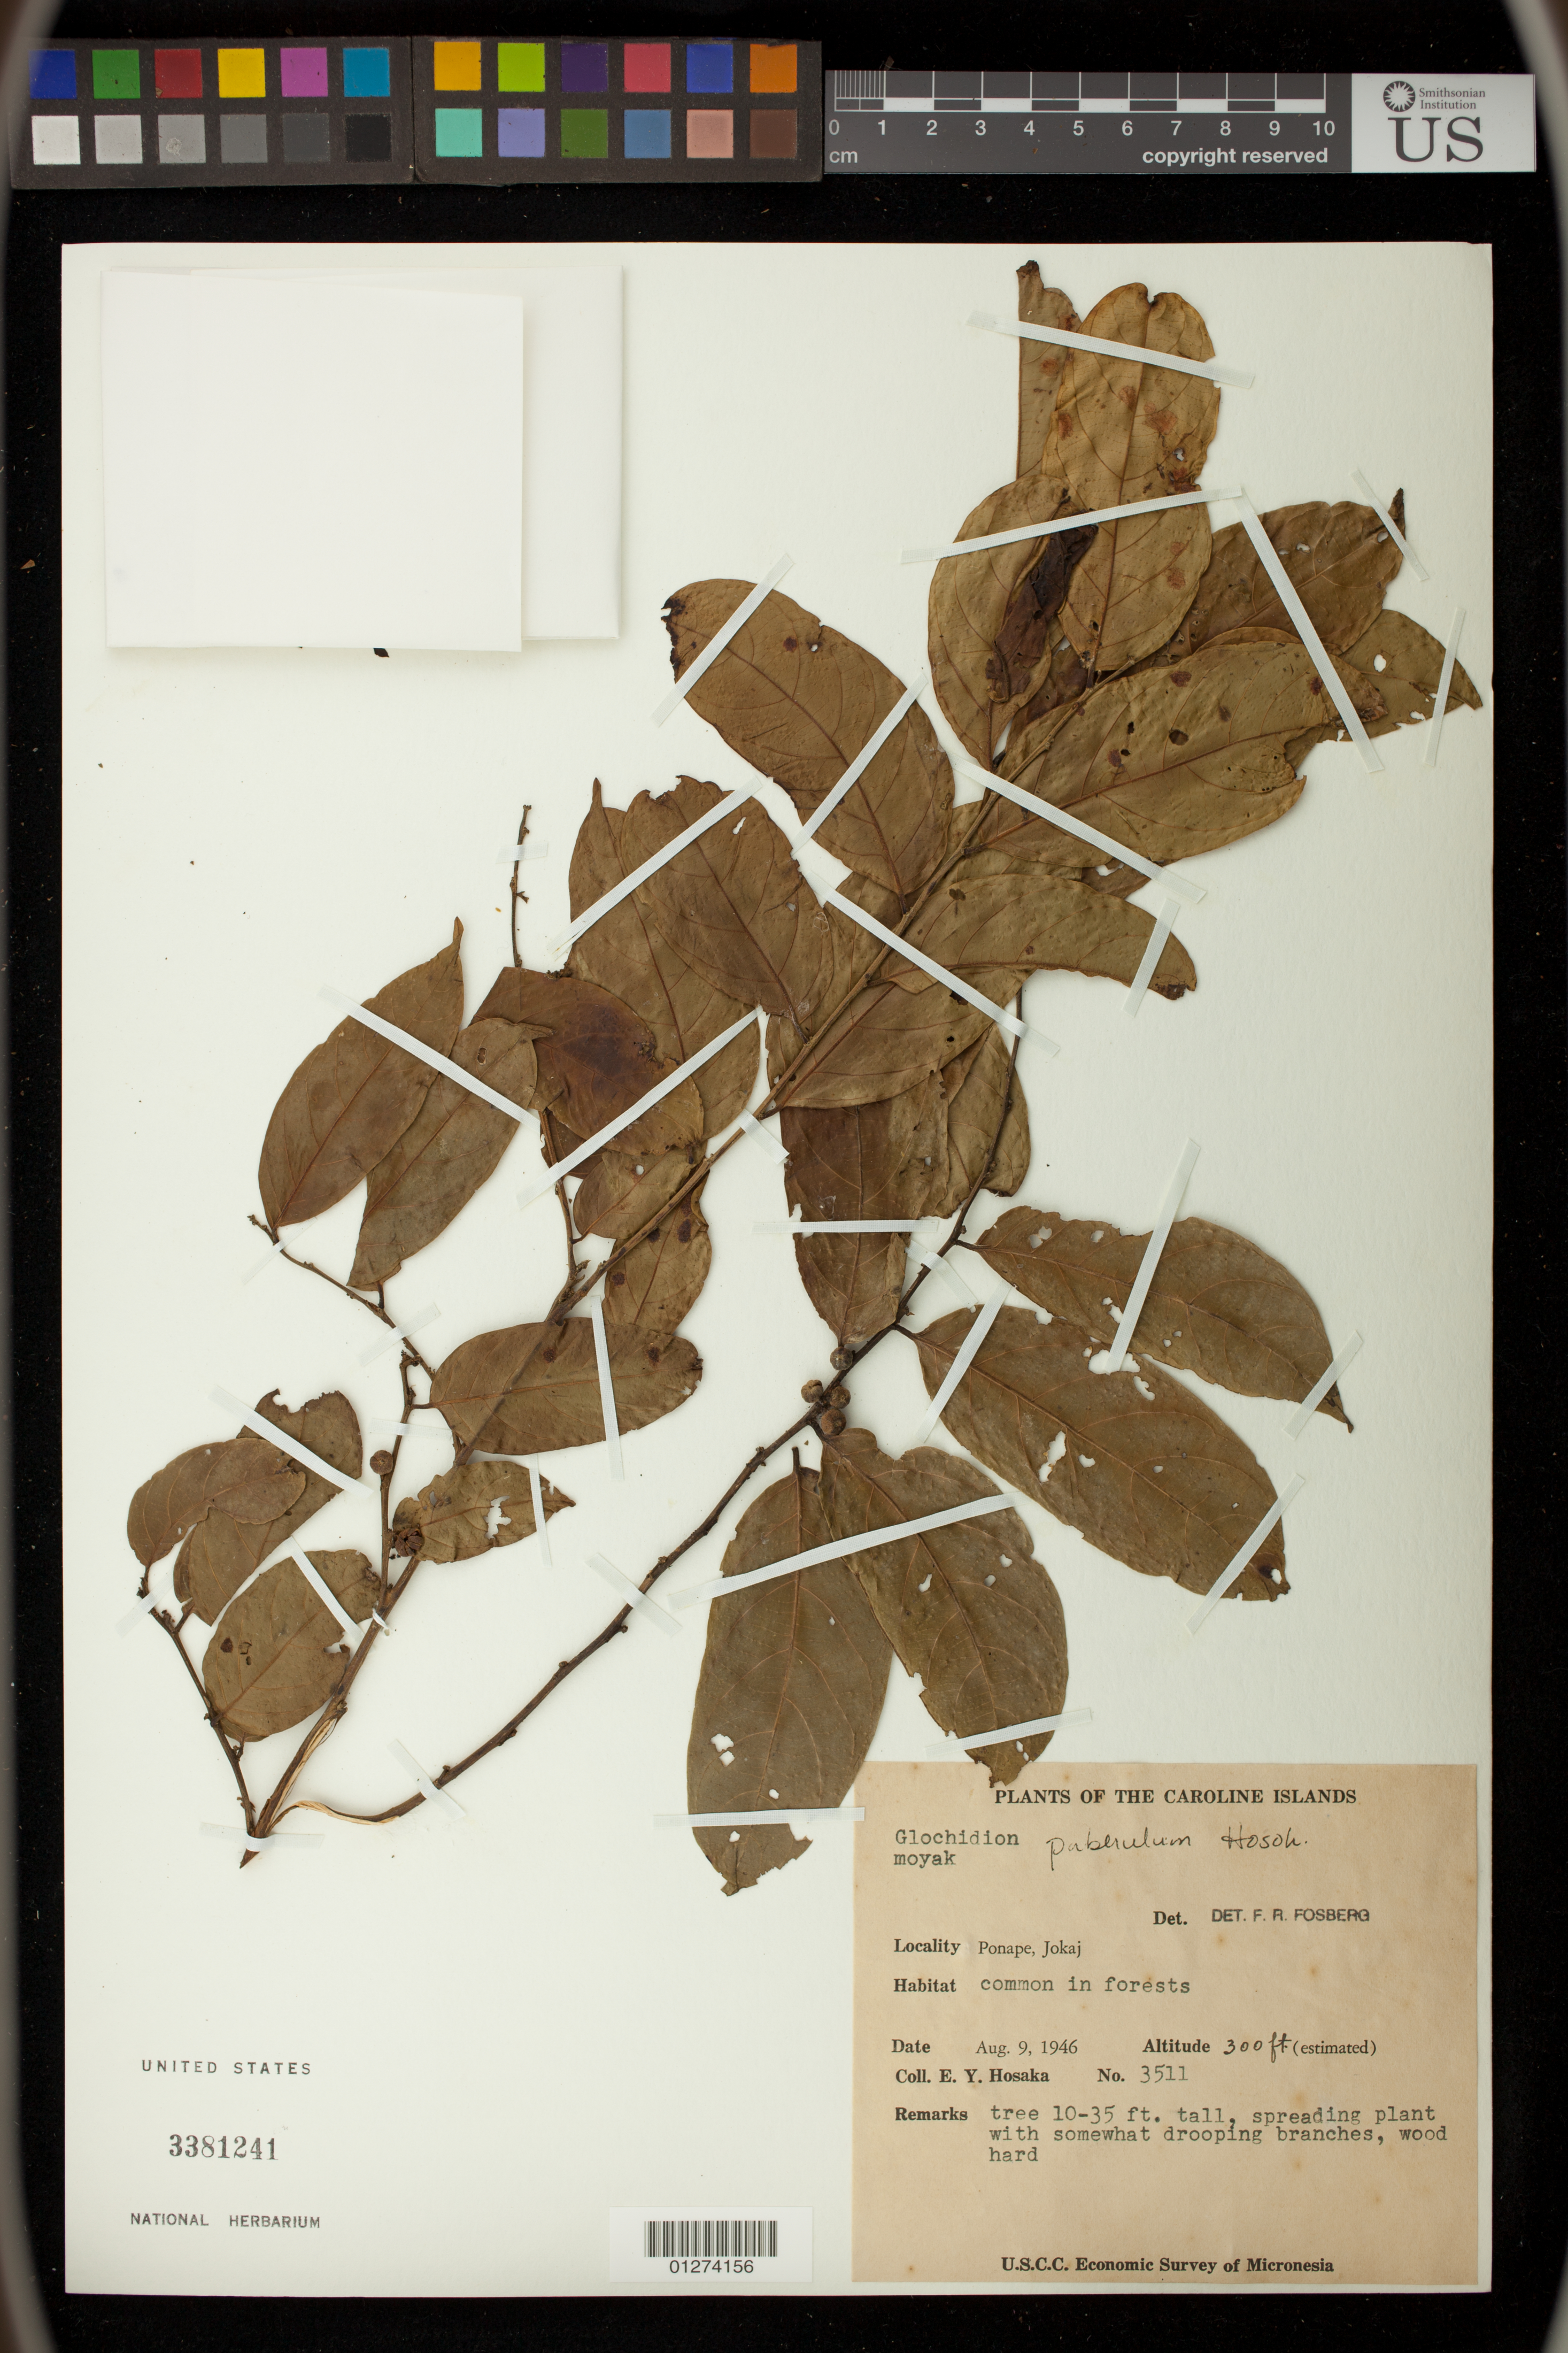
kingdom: Plantae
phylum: Tracheophyta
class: Magnoliopsida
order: Malpighiales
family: Phyllanthaceae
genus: Phyllanthus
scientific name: Phyllanthus senyavinianus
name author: (Glassman) W.L. Wagner & Lorence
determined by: Wagner, W. L., (BOT), Smithsonian Institution - National Museum of Natural History (UNITED STATES)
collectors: E. Y. Hosaka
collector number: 3511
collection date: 1946-08-09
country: Micronesia, Federated States of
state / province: Pohnpei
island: Sokehs [Jokaj]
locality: Ponape [Pohnpei], Jokaj.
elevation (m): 91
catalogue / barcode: US 3381241